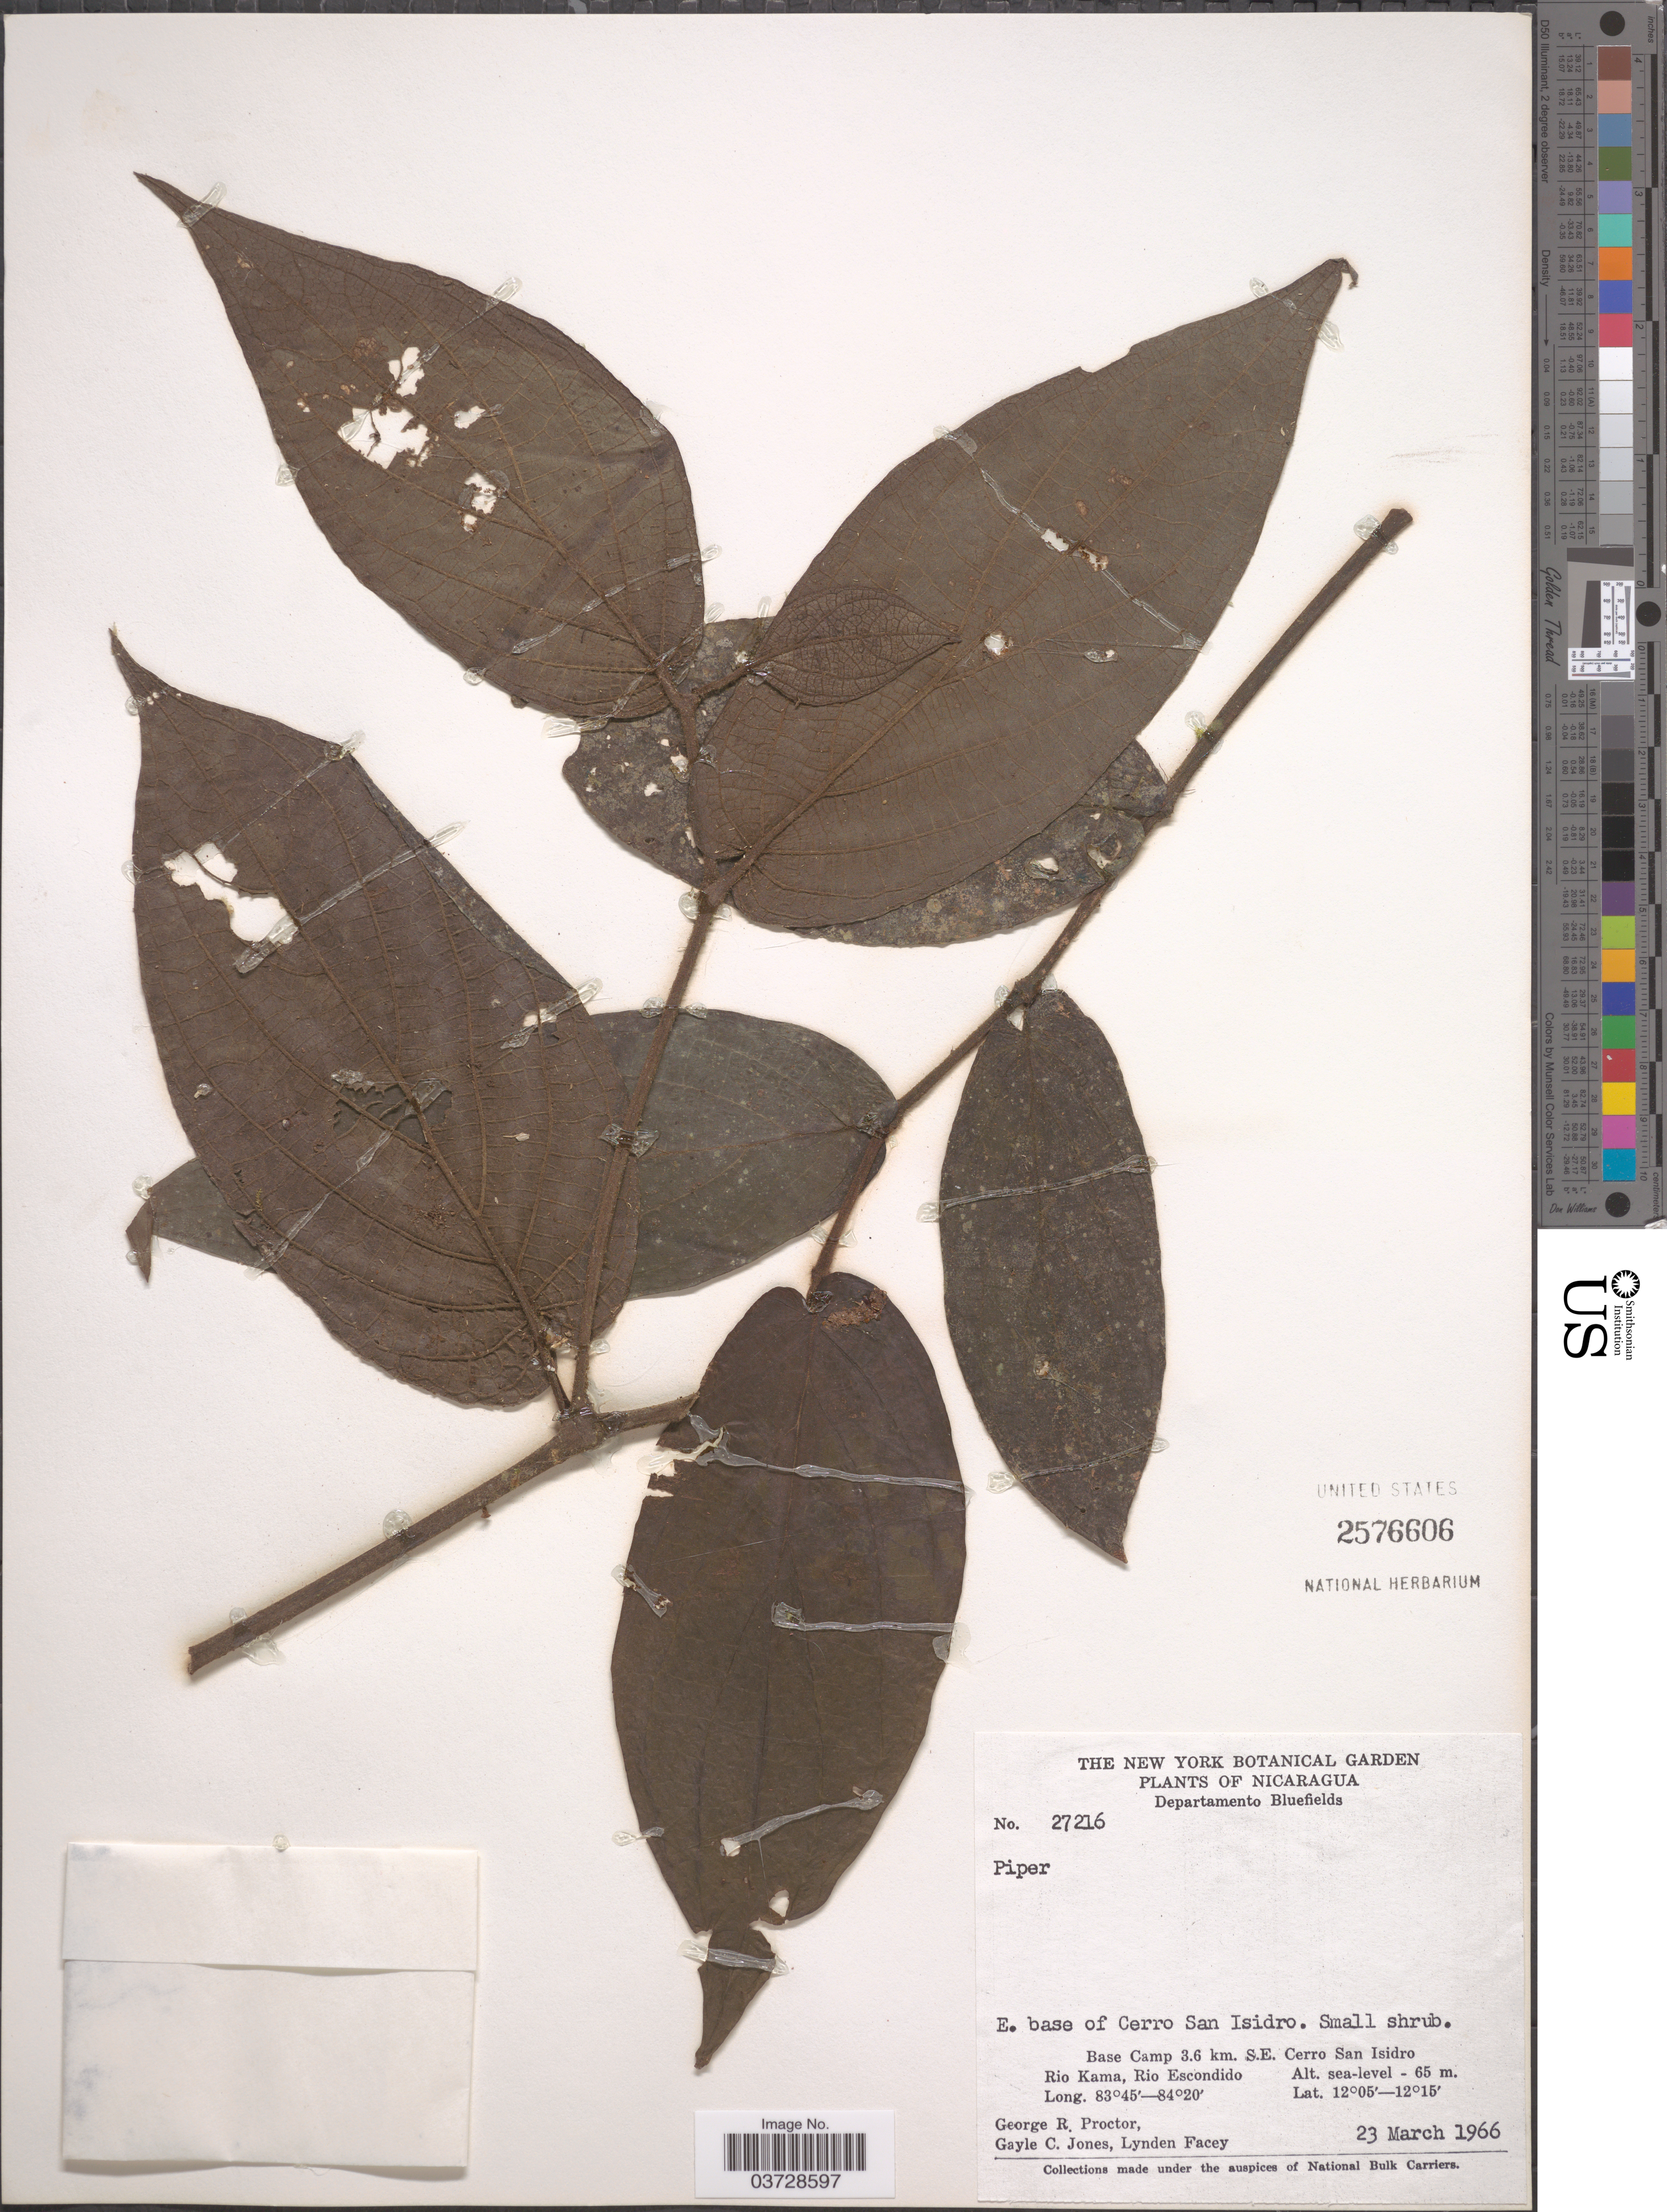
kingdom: Plantae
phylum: Tracheophyta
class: Magnoliopsida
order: Piperales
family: Piperaceae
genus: Piper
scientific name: Piper sp.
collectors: G. R. Proctor, G. C. Jones & L. Facey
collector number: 27216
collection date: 1966-03-23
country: Nicaragua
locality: Departamento Bluefields. E. base of Cerro San Isidro. Base Camp 3.6 km. S.E. Cerro San Isidro. Rio Kama, Rio Escondido.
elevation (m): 0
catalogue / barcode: US 2576606